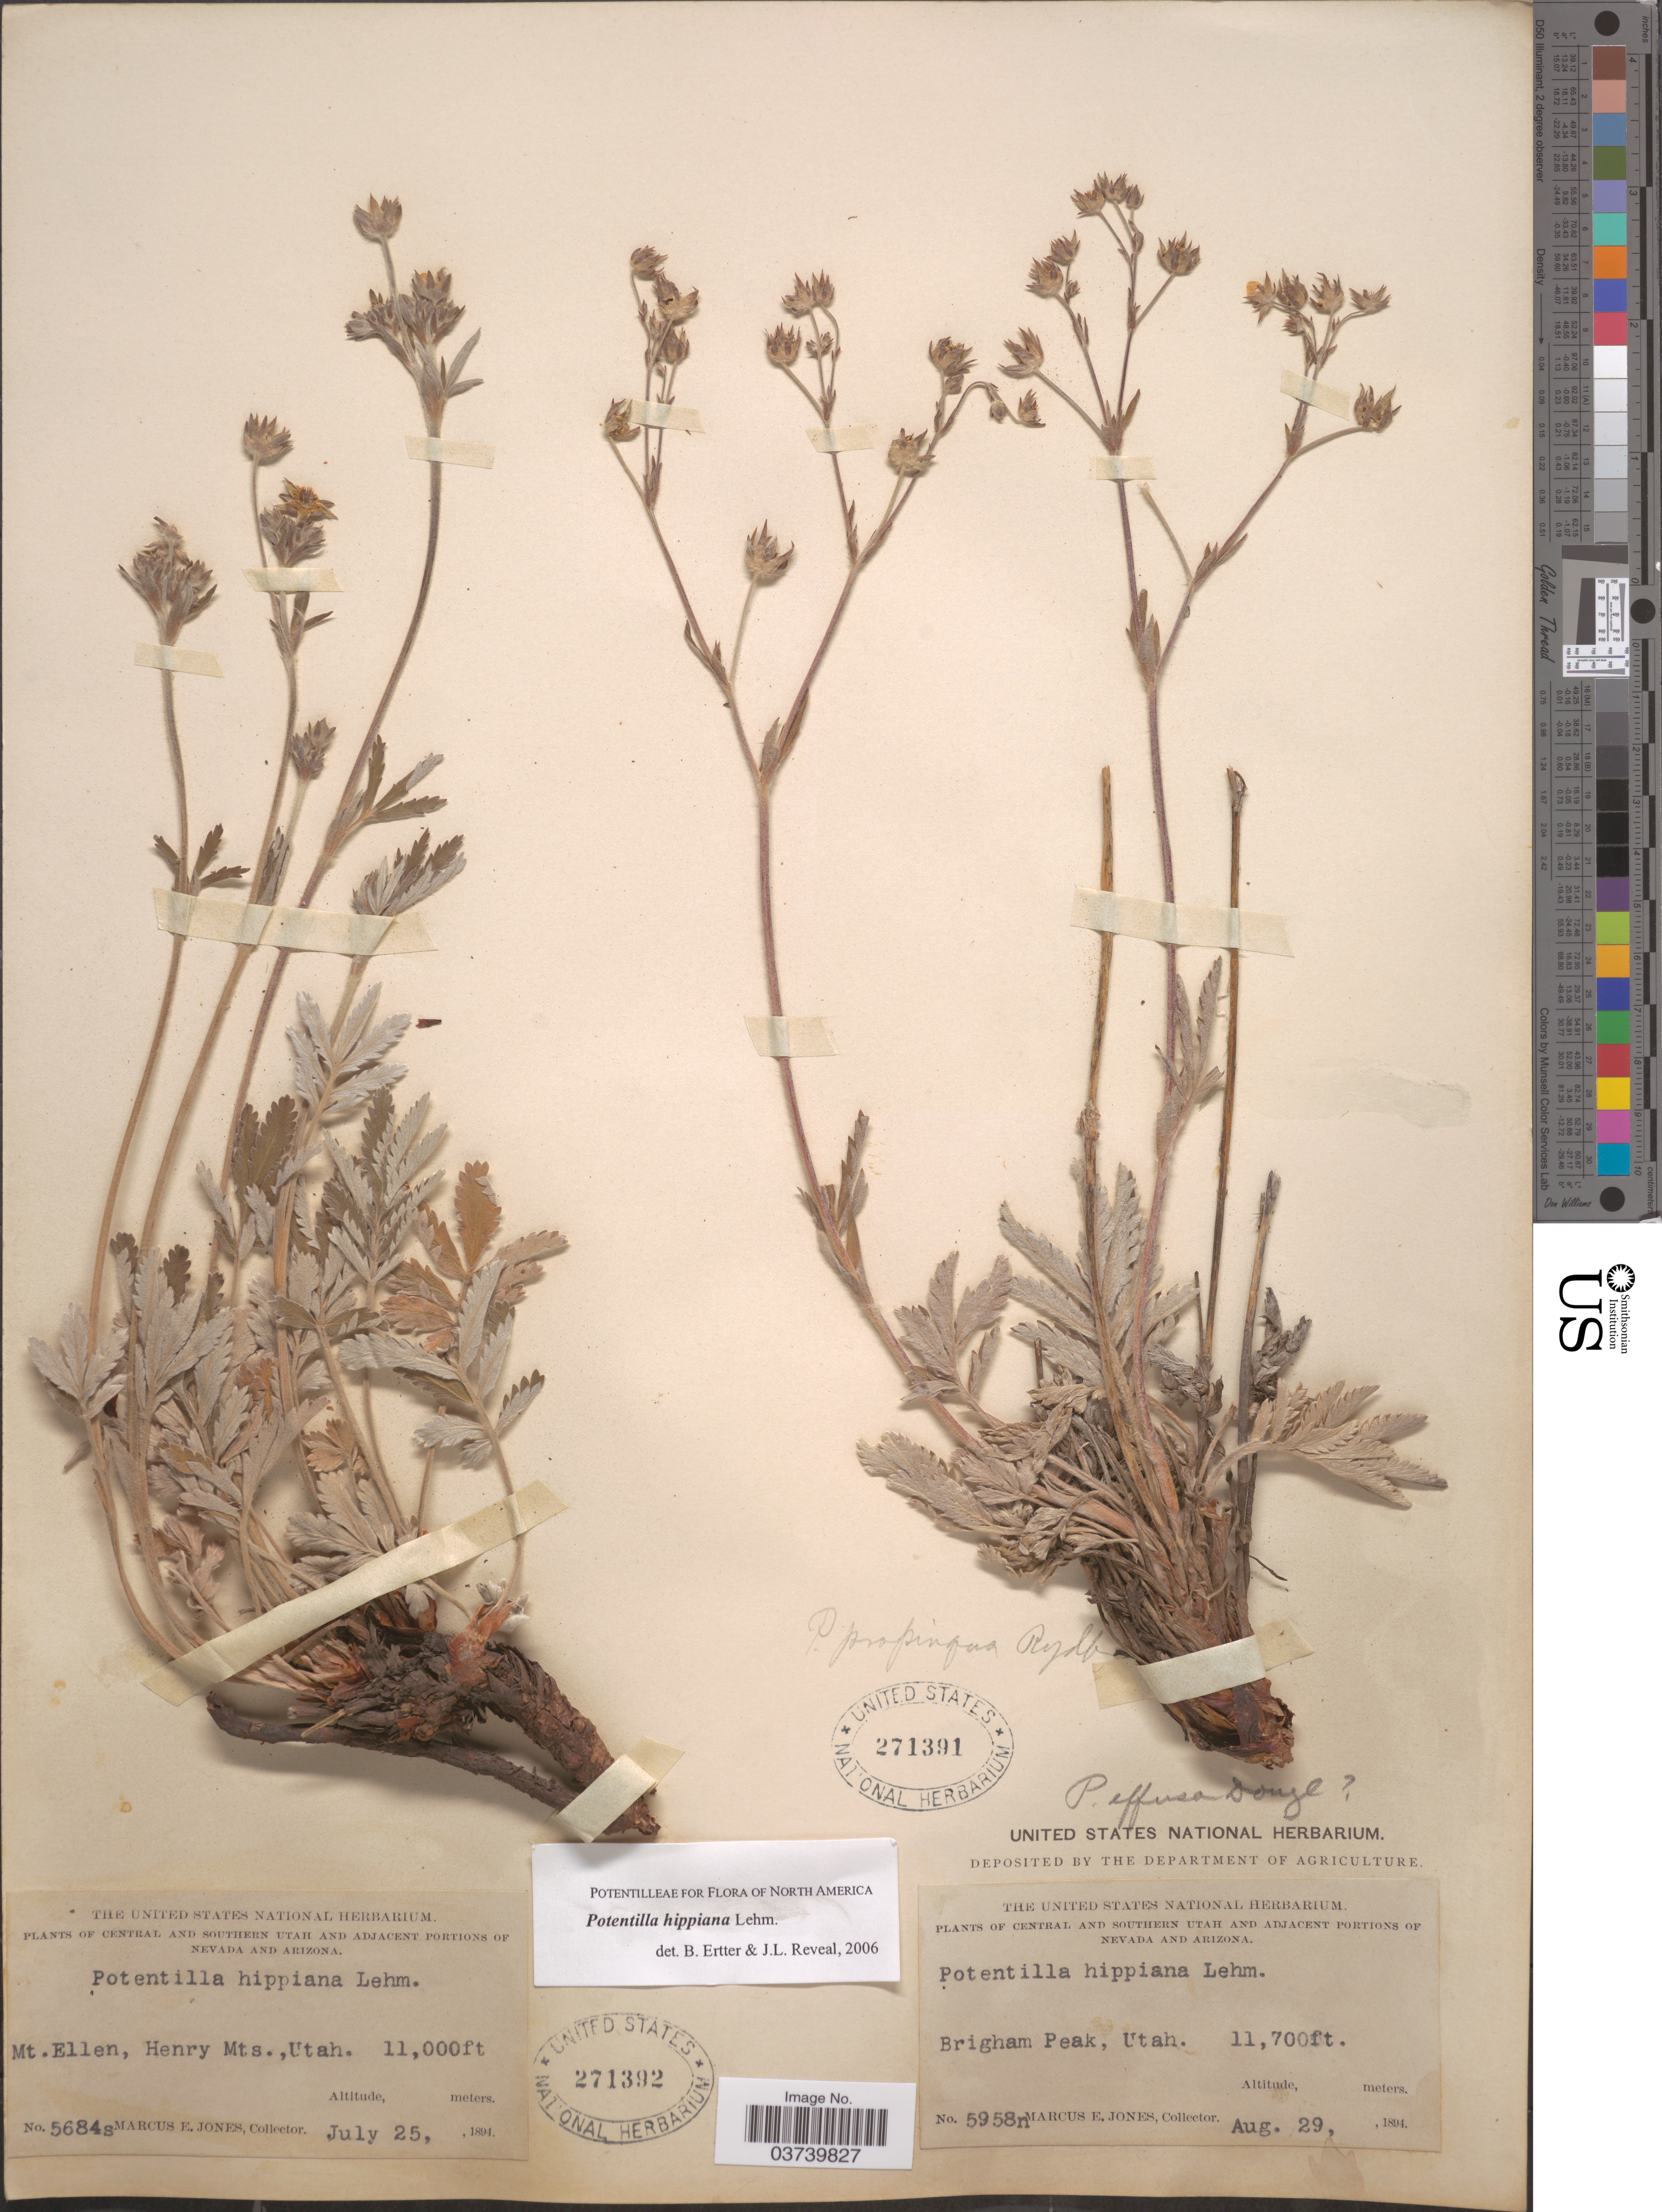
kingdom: Plantae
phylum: Tracheophyta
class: Magnoliopsida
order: Rosales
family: Rosaceae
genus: Potentilla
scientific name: Potentilla hippiana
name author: Lehm.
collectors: M. E. Jones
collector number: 5684s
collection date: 1894-07-25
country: United States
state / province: Utah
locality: Central and Southern Utah. Mt. Ellen, Henry Mts.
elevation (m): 3353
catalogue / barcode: US 271392-2